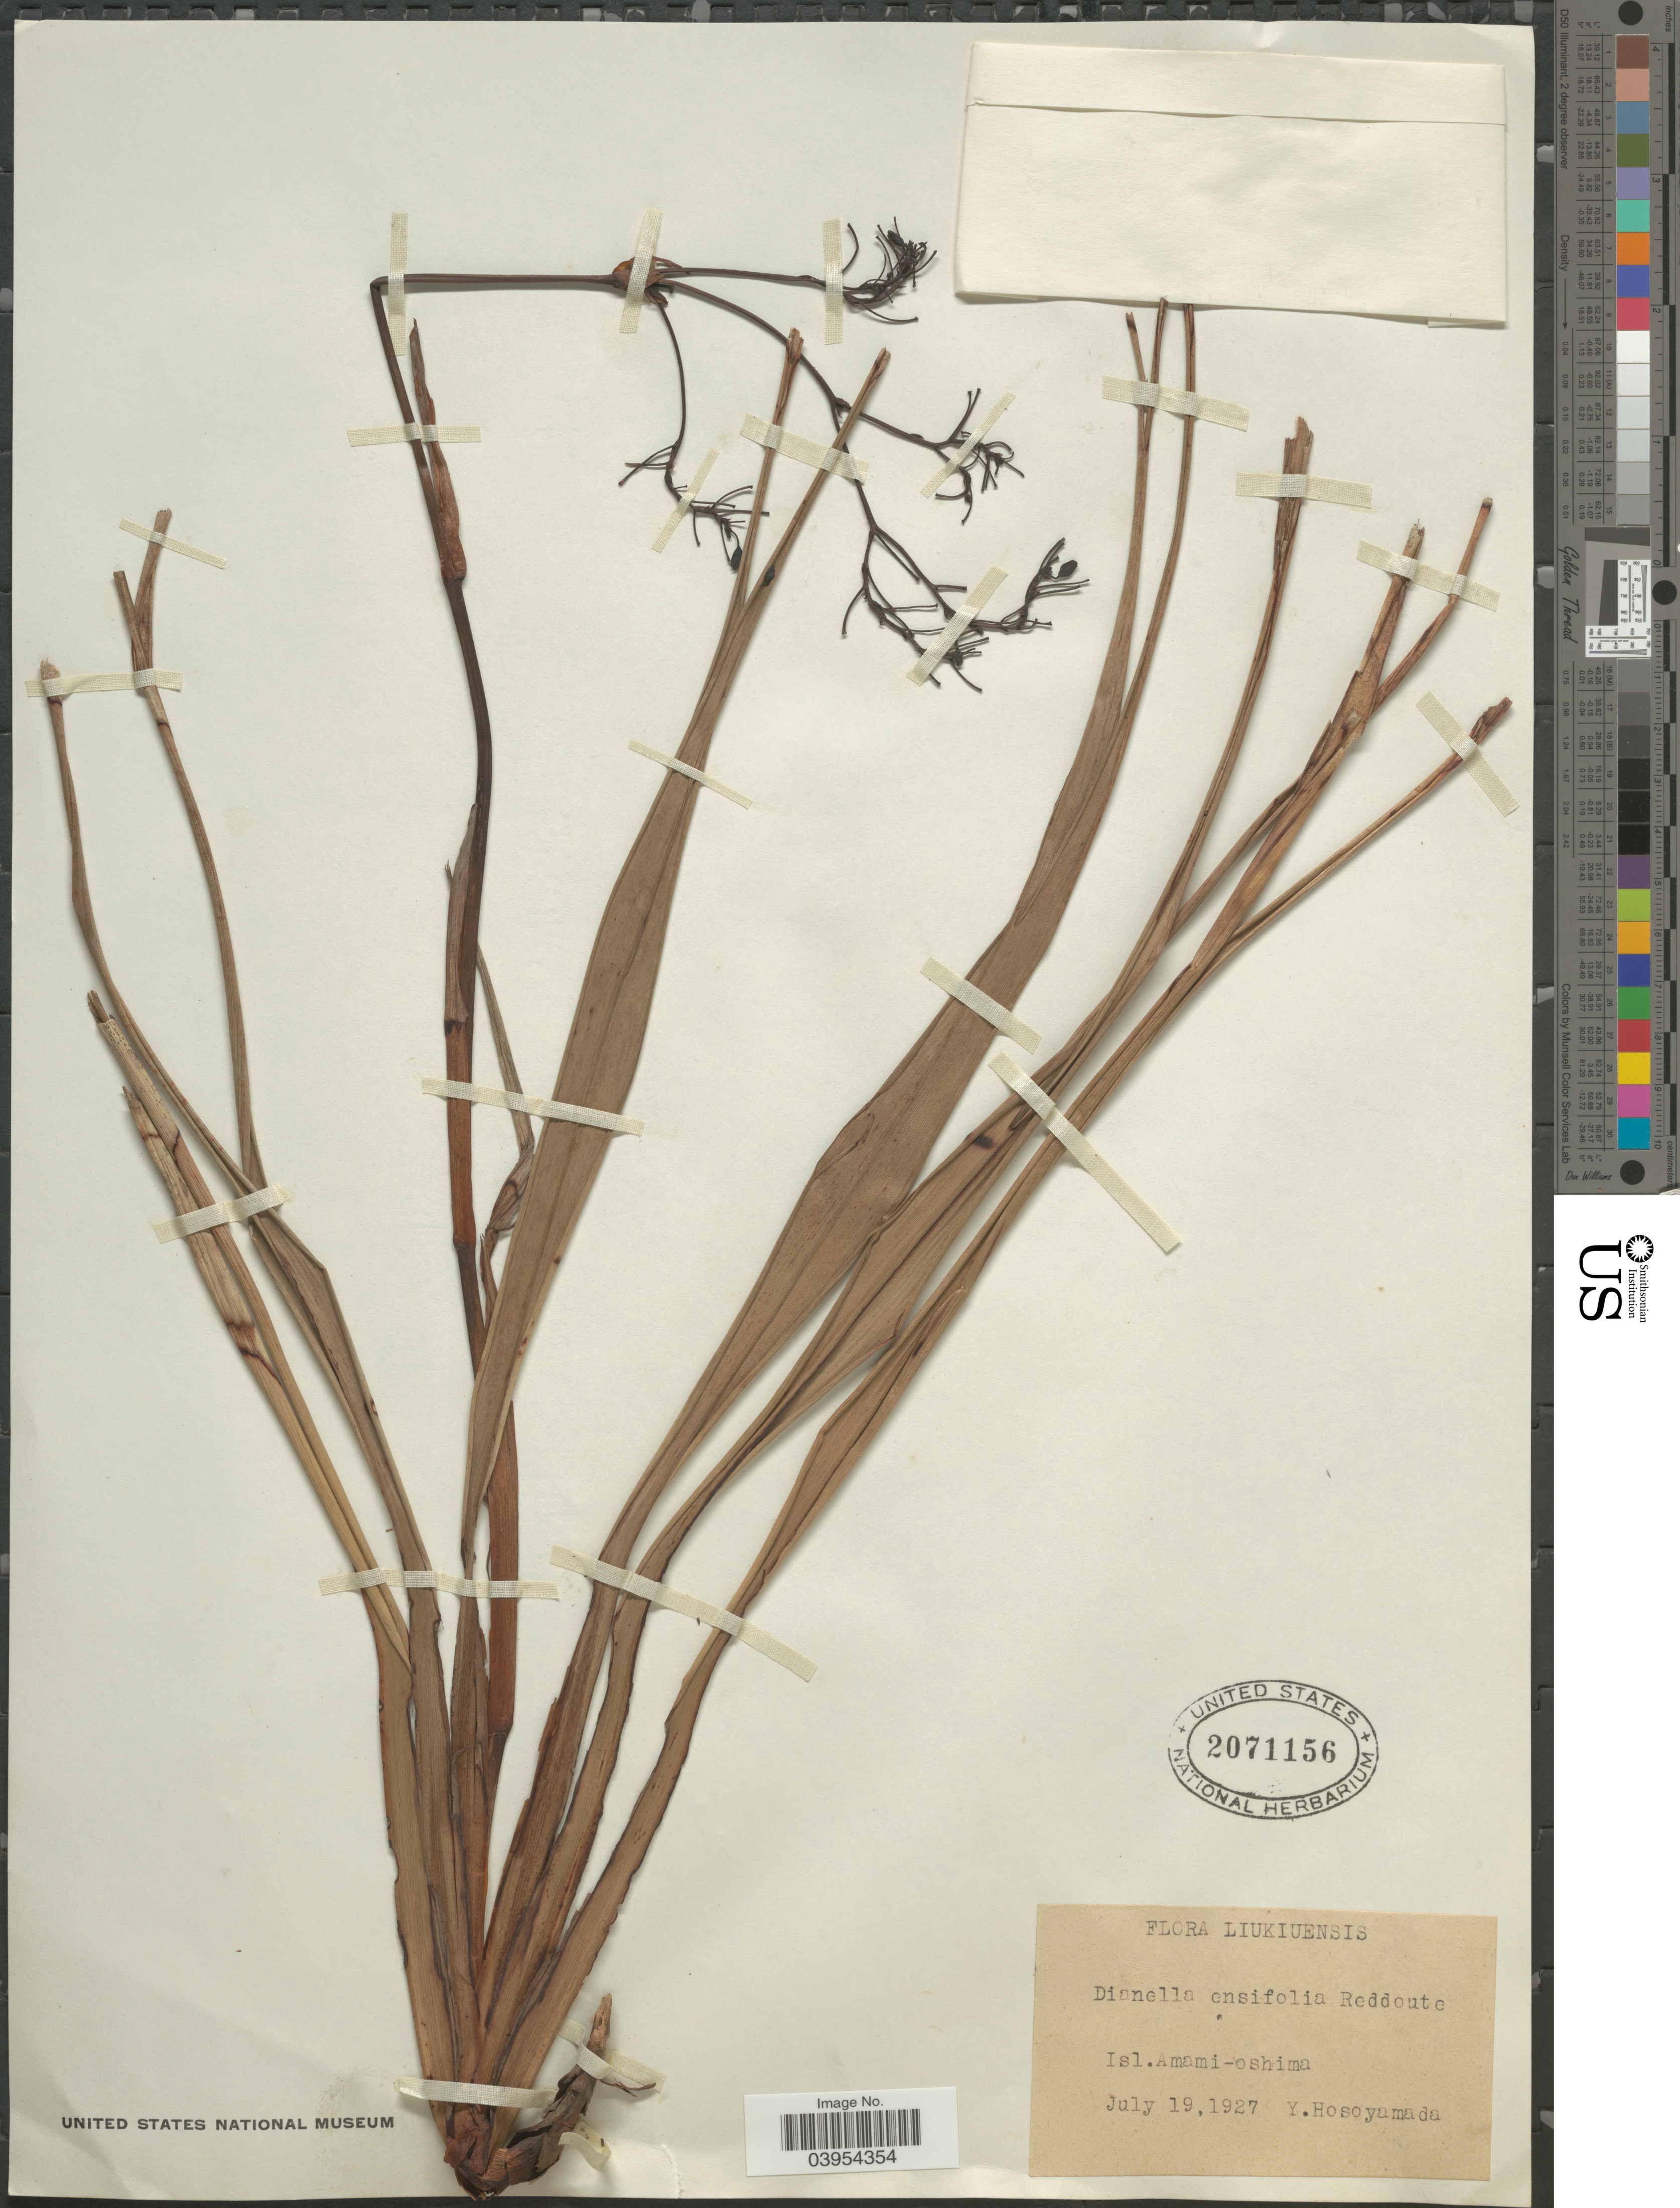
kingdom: Plantae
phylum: Tracheophyta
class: Liliopsida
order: Asparagales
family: Asphodelaceae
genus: Dianella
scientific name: Dianella ensifolia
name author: (L.) DC.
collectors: Y. Hosoyamada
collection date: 1927-07-19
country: Japan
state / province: Okinawa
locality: Liukiuensis. Isl. Amami-oshima.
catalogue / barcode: US 2071156